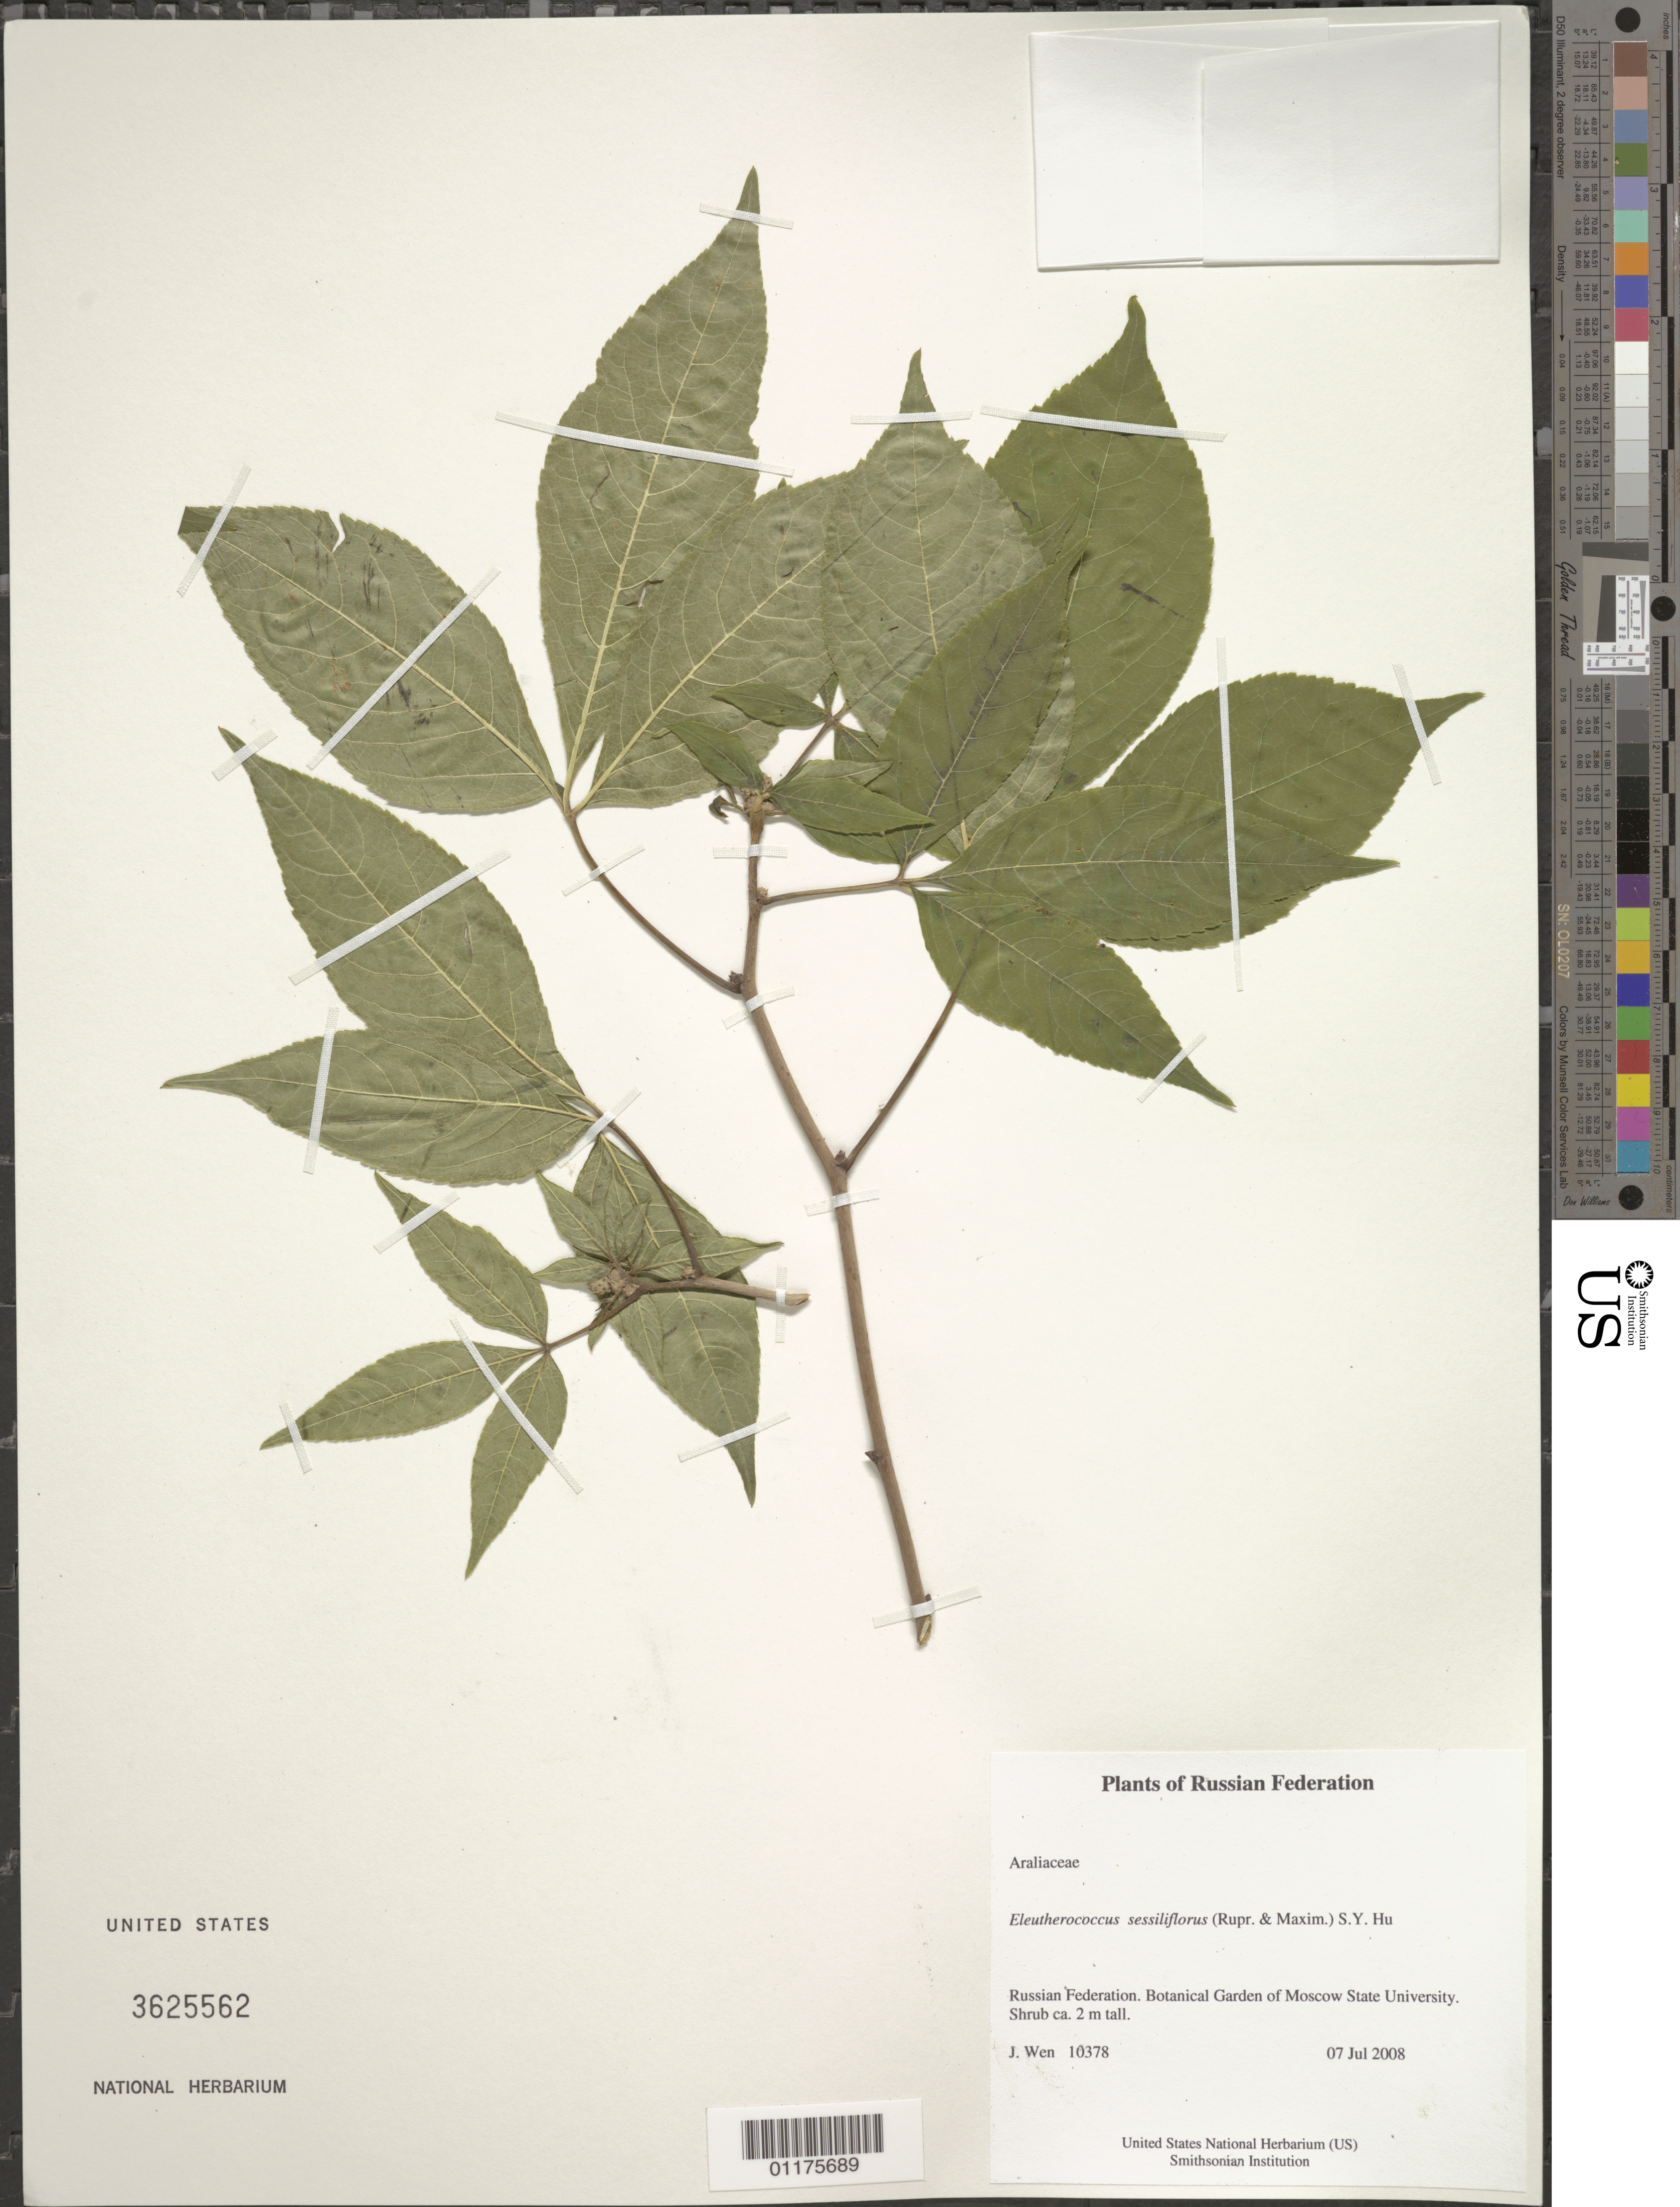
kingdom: Plantae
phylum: Tracheophyta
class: Magnoliopsida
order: Apiales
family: Araliaceae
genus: Eleutherococcus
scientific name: Eleutherococcus sessiliflorus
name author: (Rupr. & Maxim.) S.Y. Hu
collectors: J. Wen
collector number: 10378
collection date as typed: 07 Jul 2008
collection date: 2008-07-07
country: Russian Federation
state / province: Moscow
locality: Botanical Garden of Moscow State University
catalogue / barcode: US 3625562